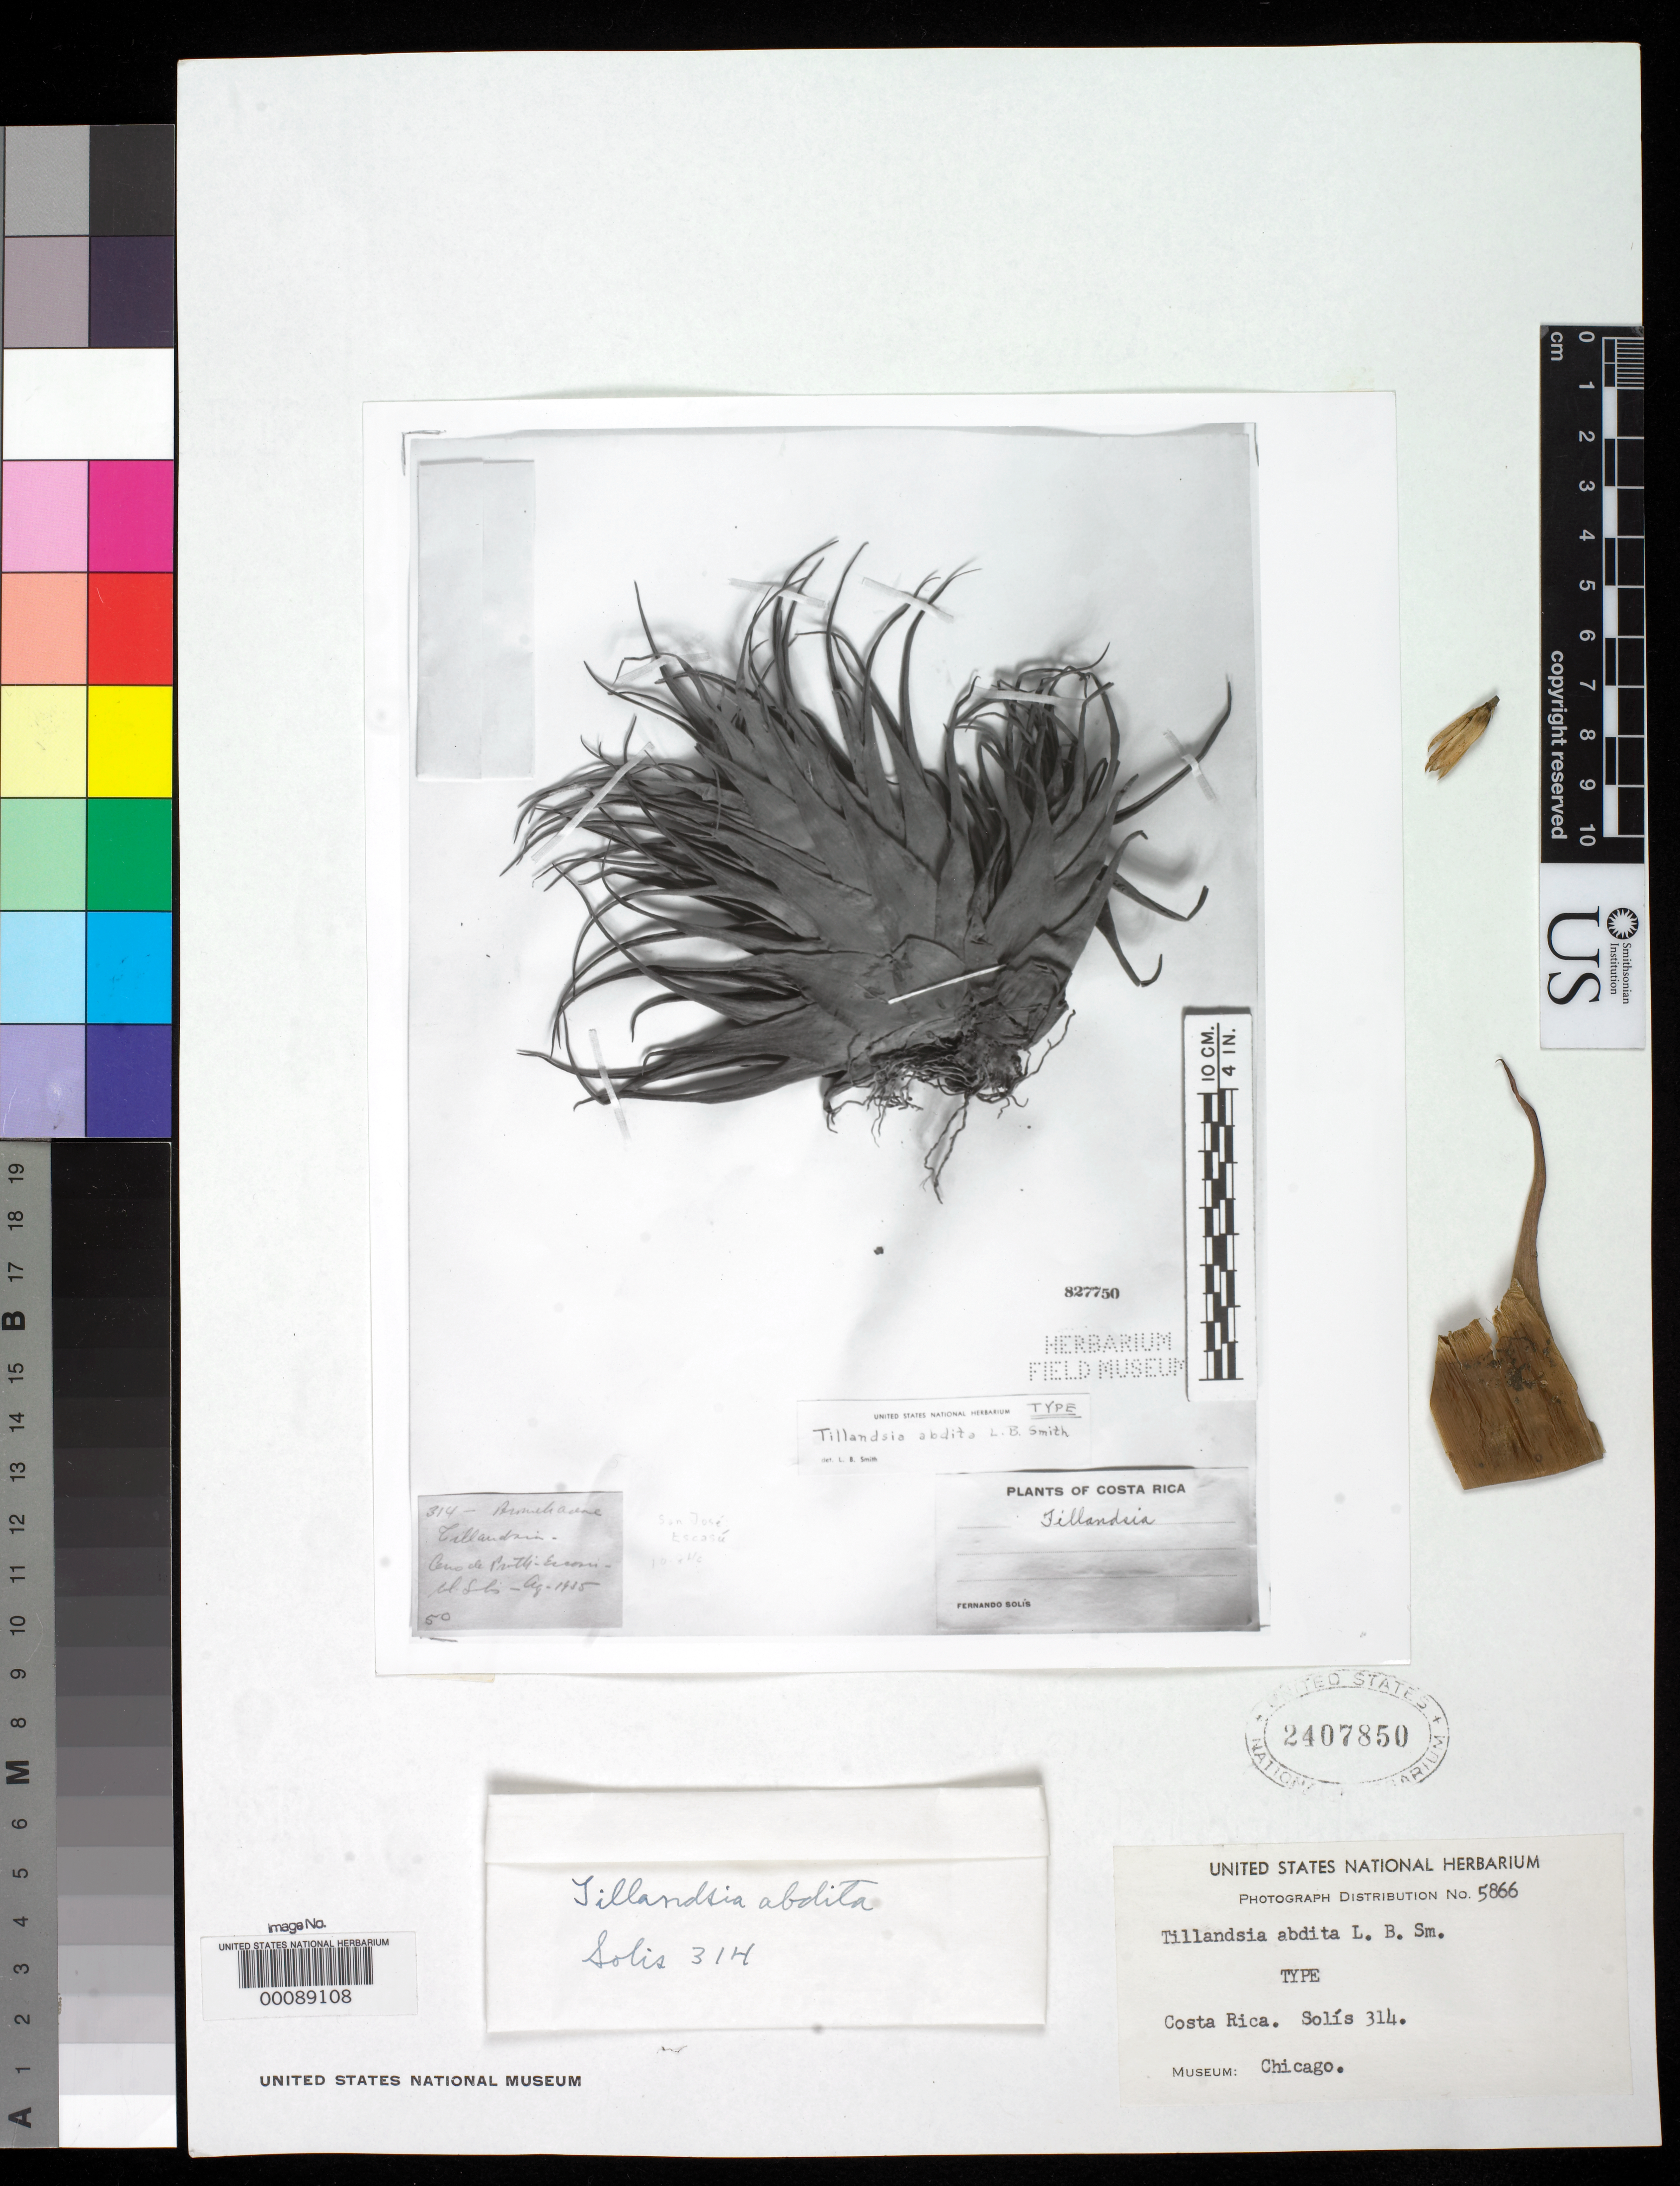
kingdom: Plantae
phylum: Tracheophyta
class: Liliopsida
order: Poales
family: Bromeliaceae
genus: Tillandsia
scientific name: Tillandsia abdita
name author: L.B. Sm.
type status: Type Fragment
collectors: F. Solis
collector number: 314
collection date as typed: Aug 1935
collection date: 1935-08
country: Costa Rica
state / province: San José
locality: On Cerro de Escasu.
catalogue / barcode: US 2407850